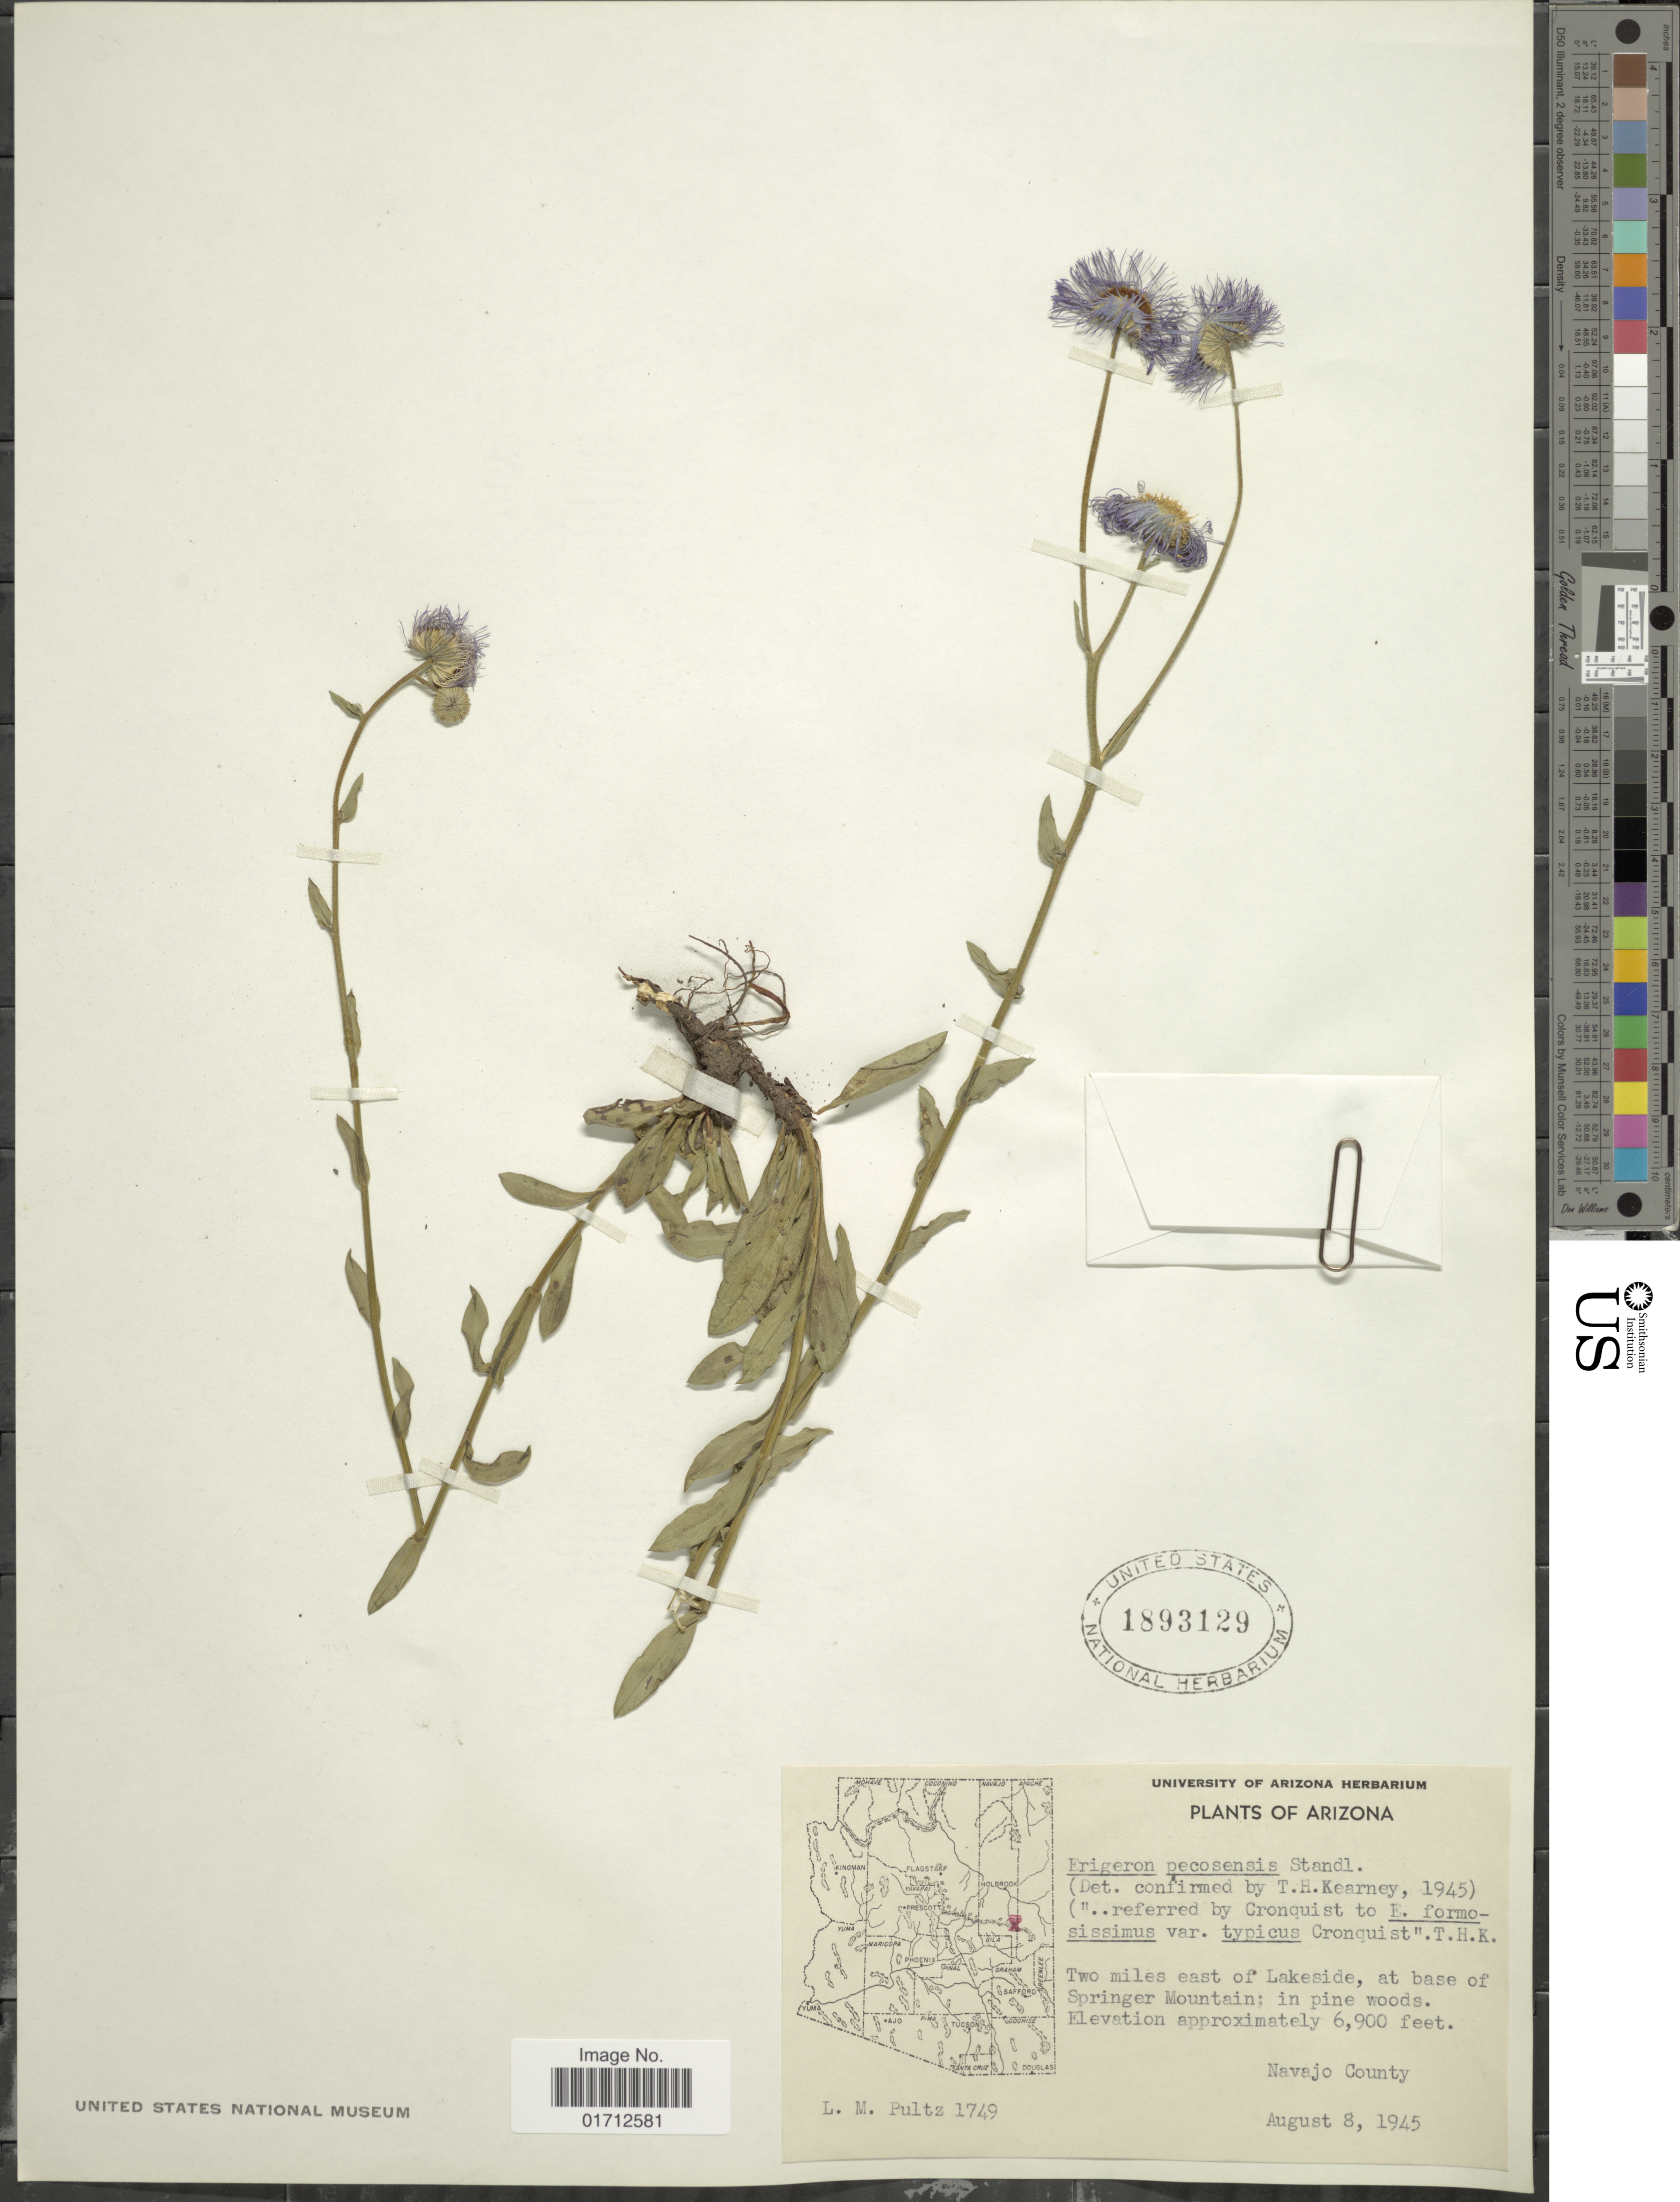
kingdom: Plantae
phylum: Tracheophyta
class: Magnoliopsida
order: Asterales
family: Asteraceae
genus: Erigeron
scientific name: Erigeron formosissimus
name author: Greene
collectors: L. Pultz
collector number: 1749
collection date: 1945-08-08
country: United States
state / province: Arizona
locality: Two miles east of Lakeside, at base of Springer Mountains, Navajo County.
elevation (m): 2103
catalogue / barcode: US 1893129